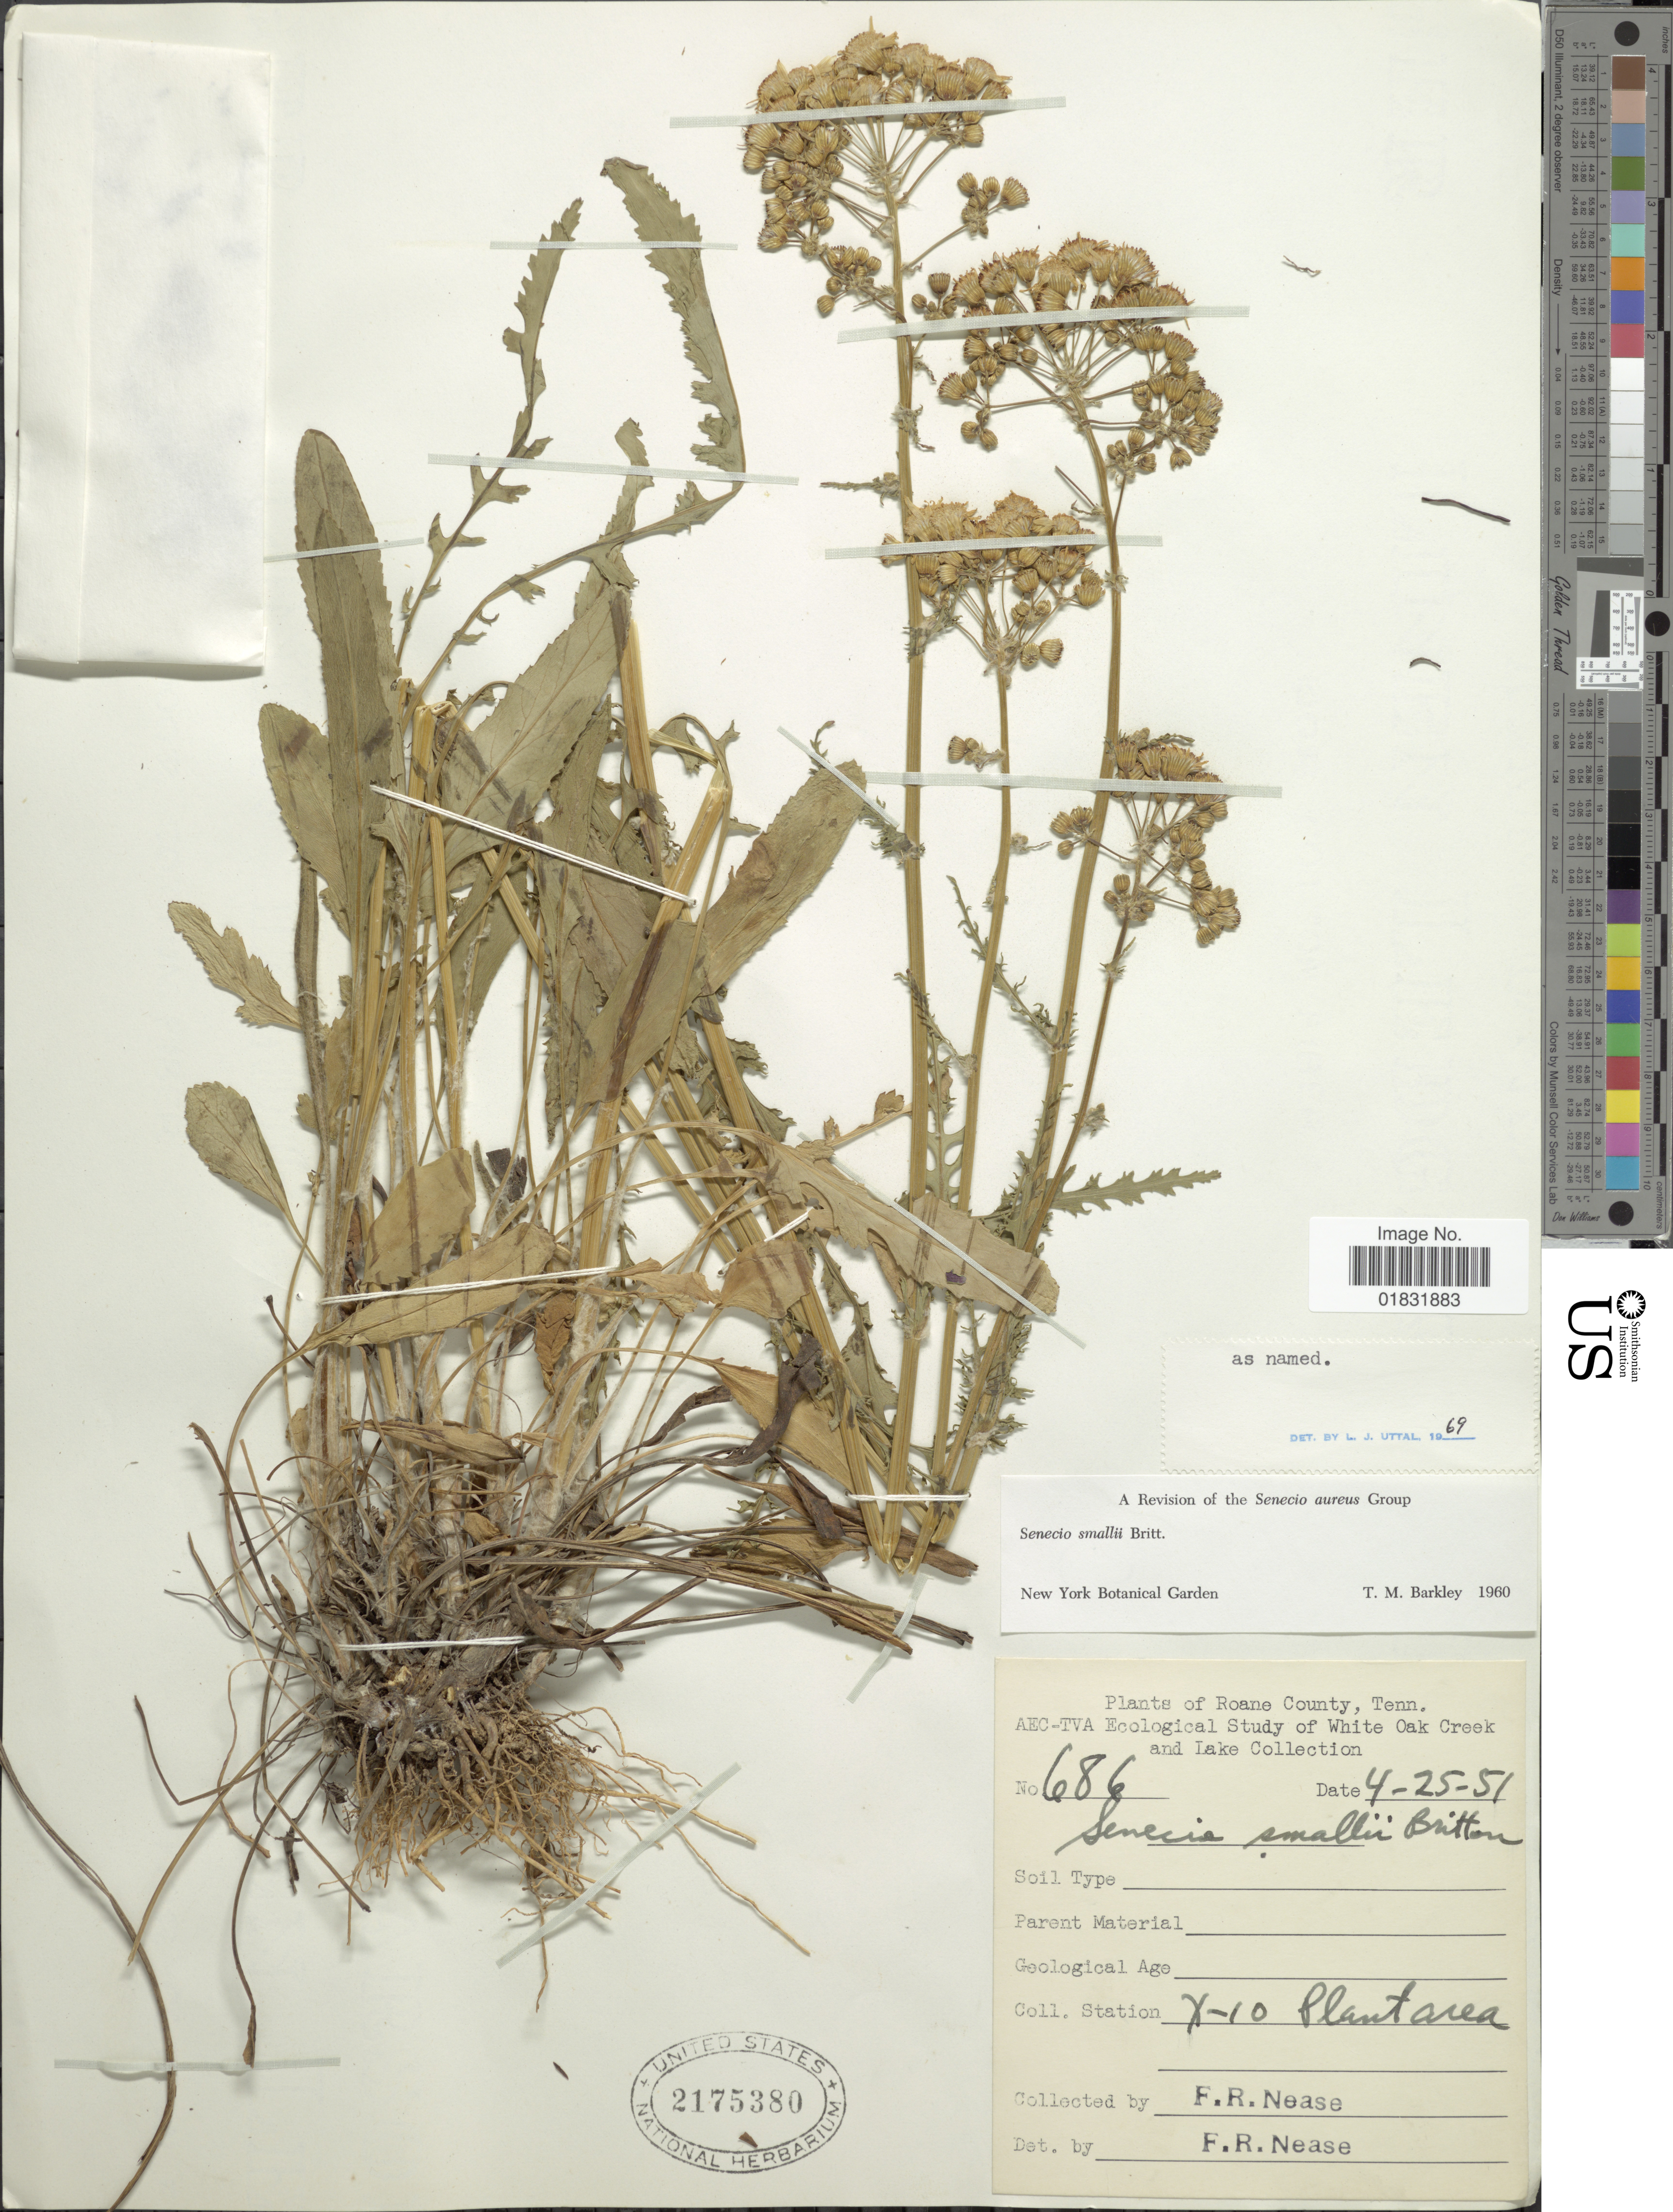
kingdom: Plantae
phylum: Tracheophyta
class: Magnoliopsida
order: Asterales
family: Asteraceae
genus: Packera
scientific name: Packera smallii Britton comb ined.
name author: Britton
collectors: F. Nease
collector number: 686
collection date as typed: Transcribed d/m/y: 25/4/51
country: United States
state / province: Tennessee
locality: Roane County, AEC-TVA Ecological Study of White Oak Creek and Lake Collection, X-10 Plantarea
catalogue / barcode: US 2175380